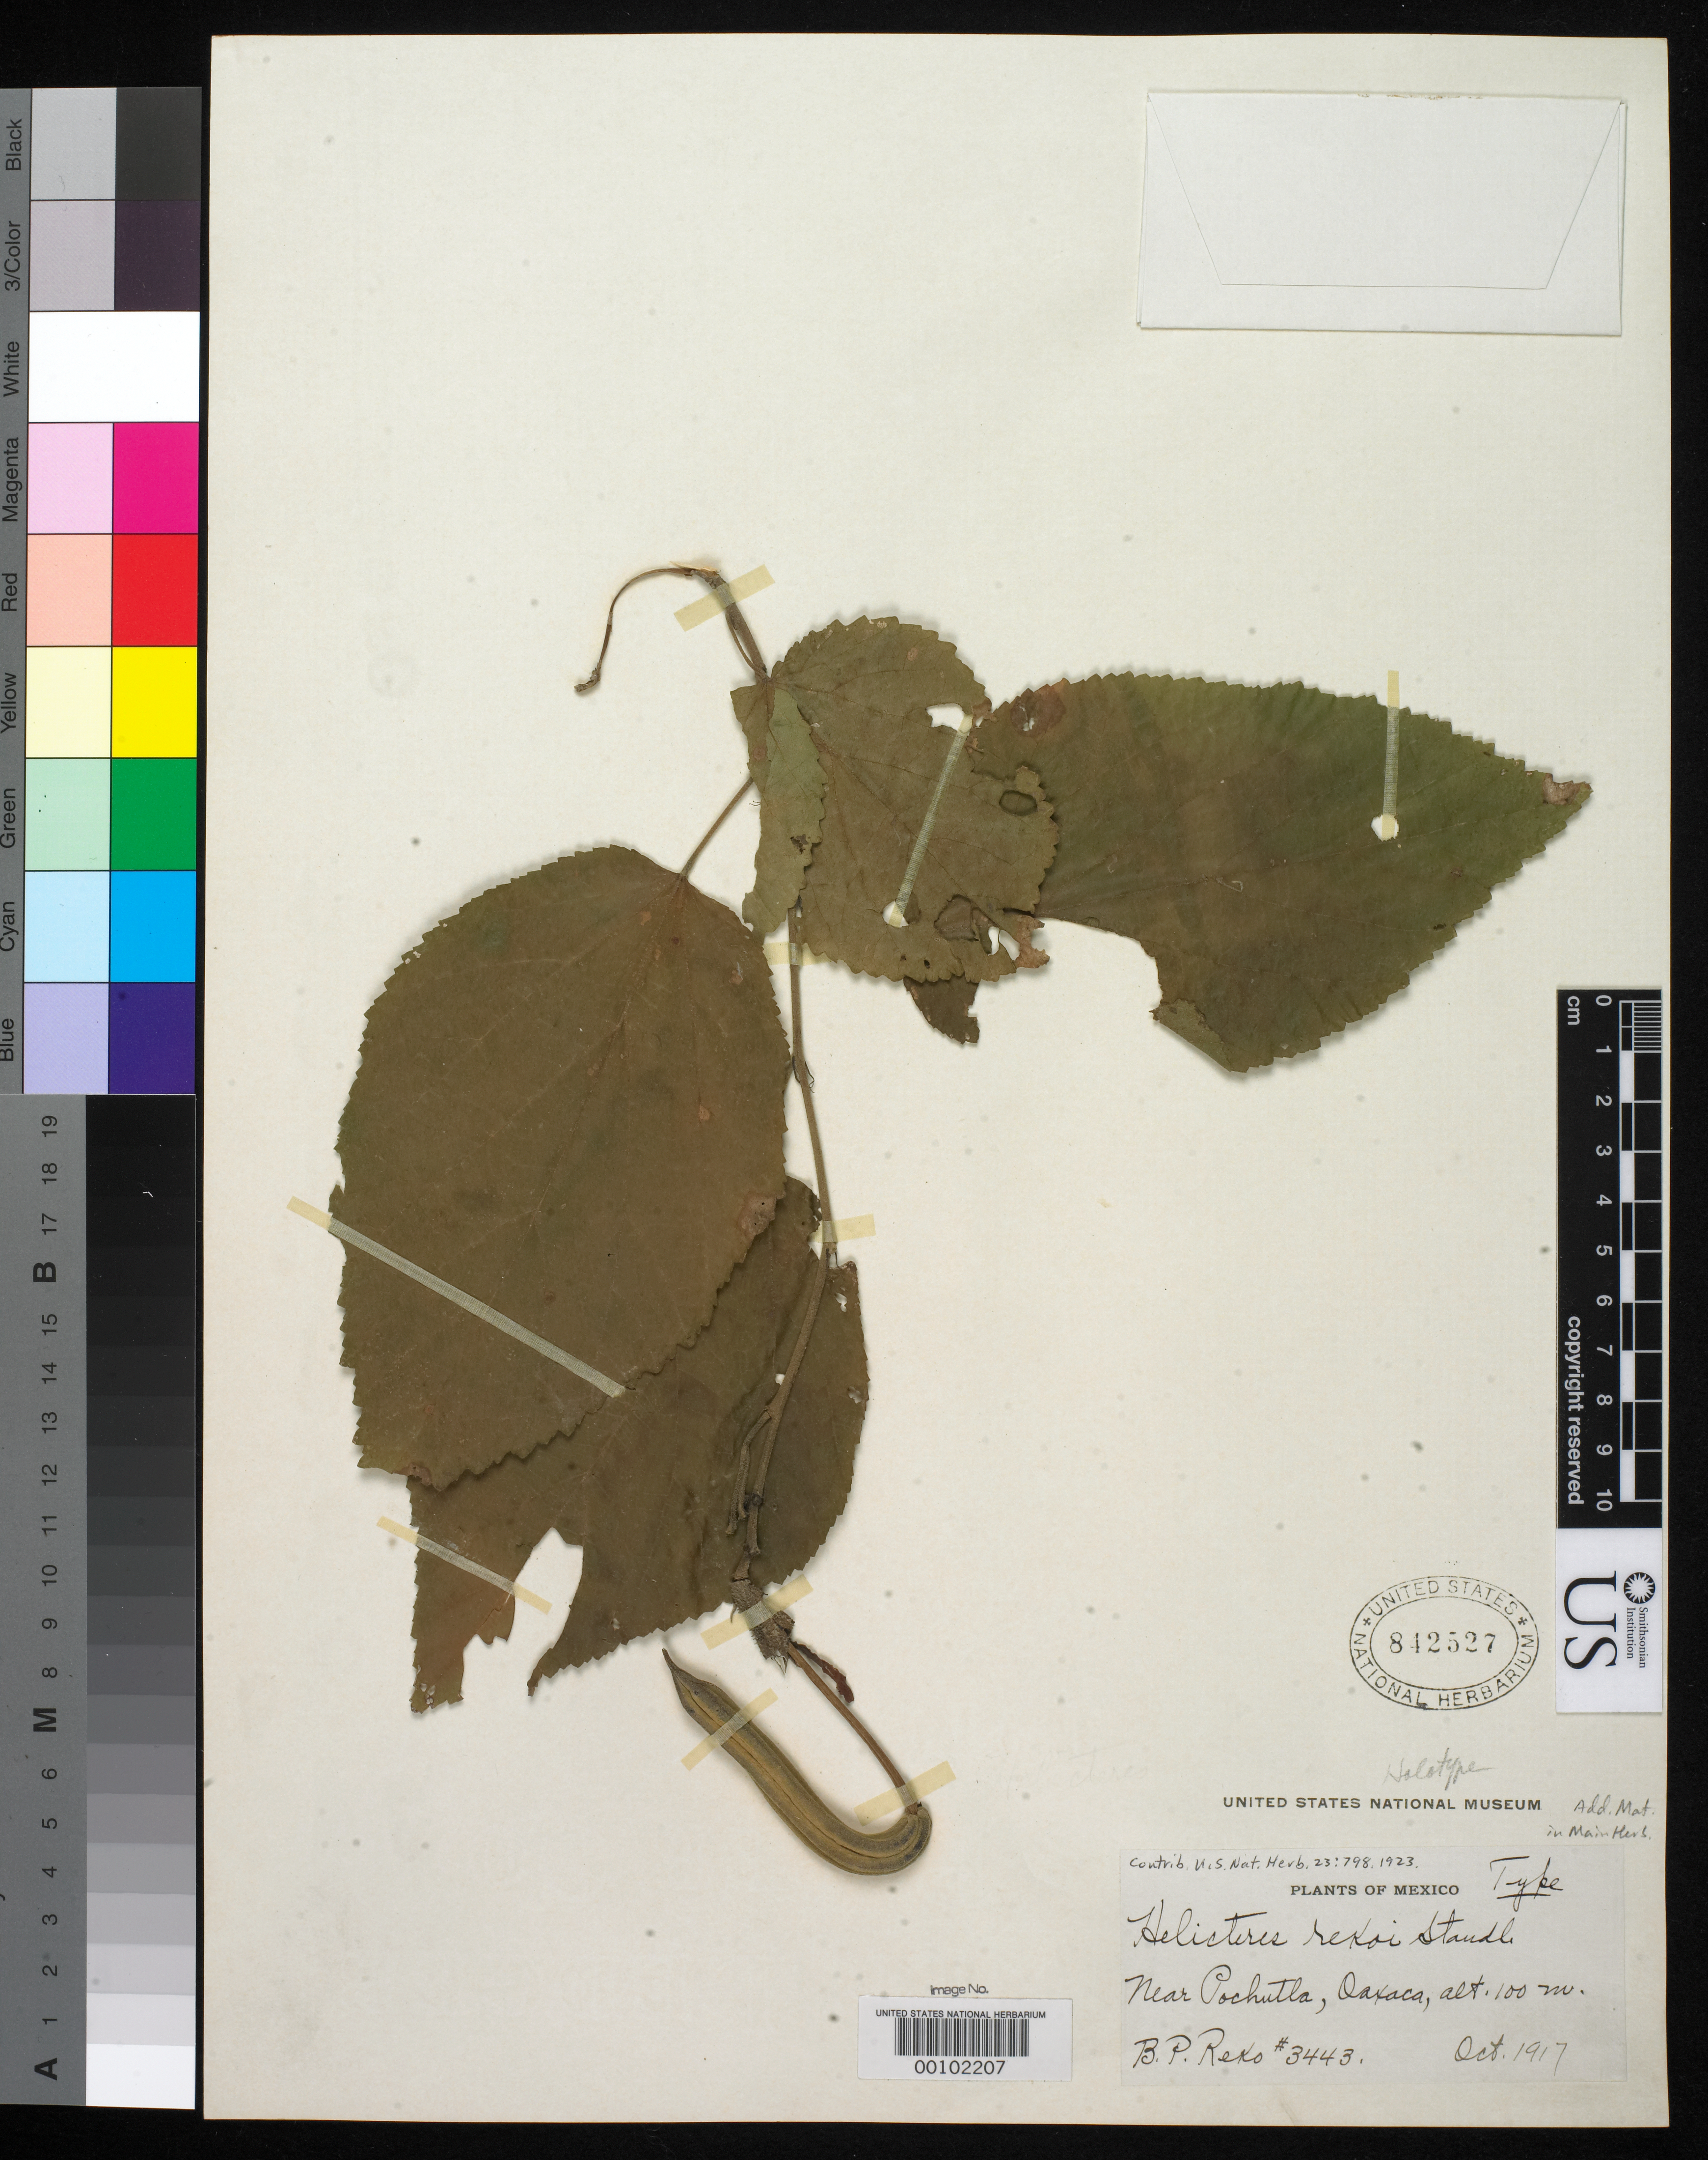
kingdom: Plantae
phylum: Tracheophyta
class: Magnoliopsida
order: Malvales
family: Malvaceae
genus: Helicteres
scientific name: Helicteres rekoi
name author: Standl.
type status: Holotype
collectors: B. P. Reko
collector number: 3443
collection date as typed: Oct 1917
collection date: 1917-10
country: Mexico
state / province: Oaxaca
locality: Pochutla.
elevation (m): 100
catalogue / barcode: US 842527